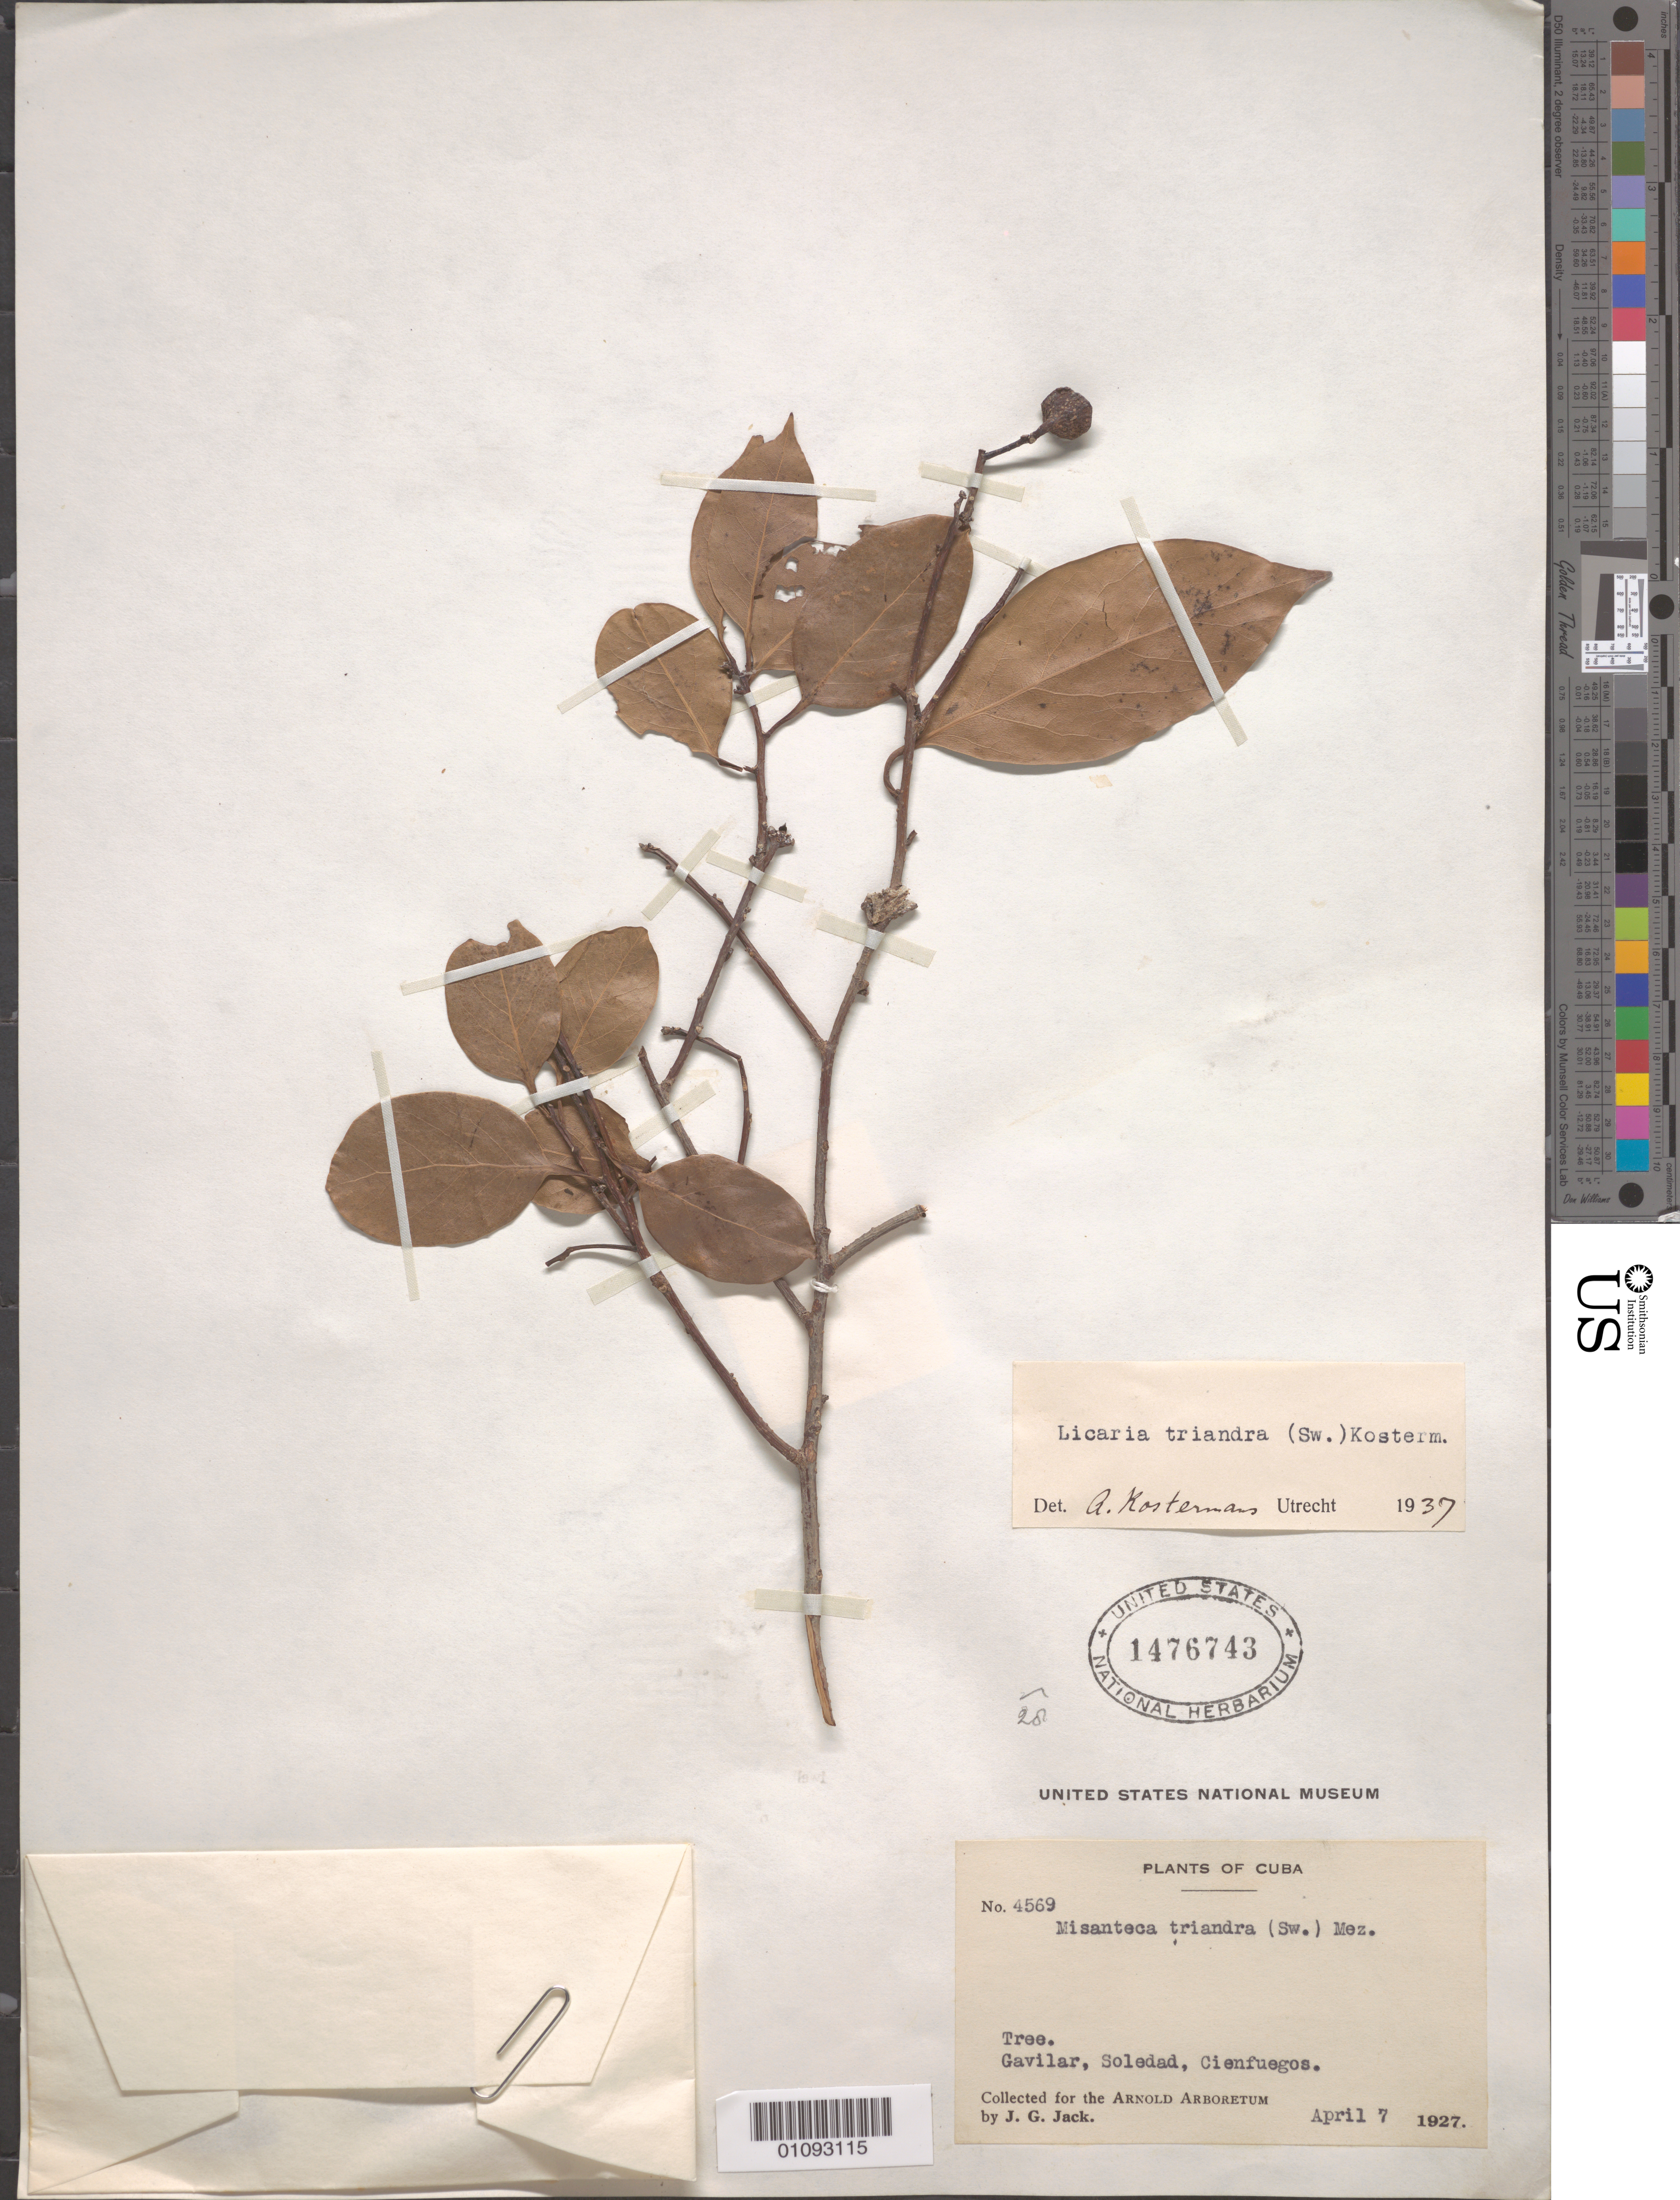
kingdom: Plantae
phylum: Tracheophyta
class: Magnoliopsida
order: Laurales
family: Lauraceae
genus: Licaria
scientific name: Licaria triandra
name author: (Sw.) Kosterm.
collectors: J. G. Jack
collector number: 4569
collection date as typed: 07 Apr 1927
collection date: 1927-04-07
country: Cuba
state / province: Cienfuegos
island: Cuba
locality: Gavilar, Soledad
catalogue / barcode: US 1476743